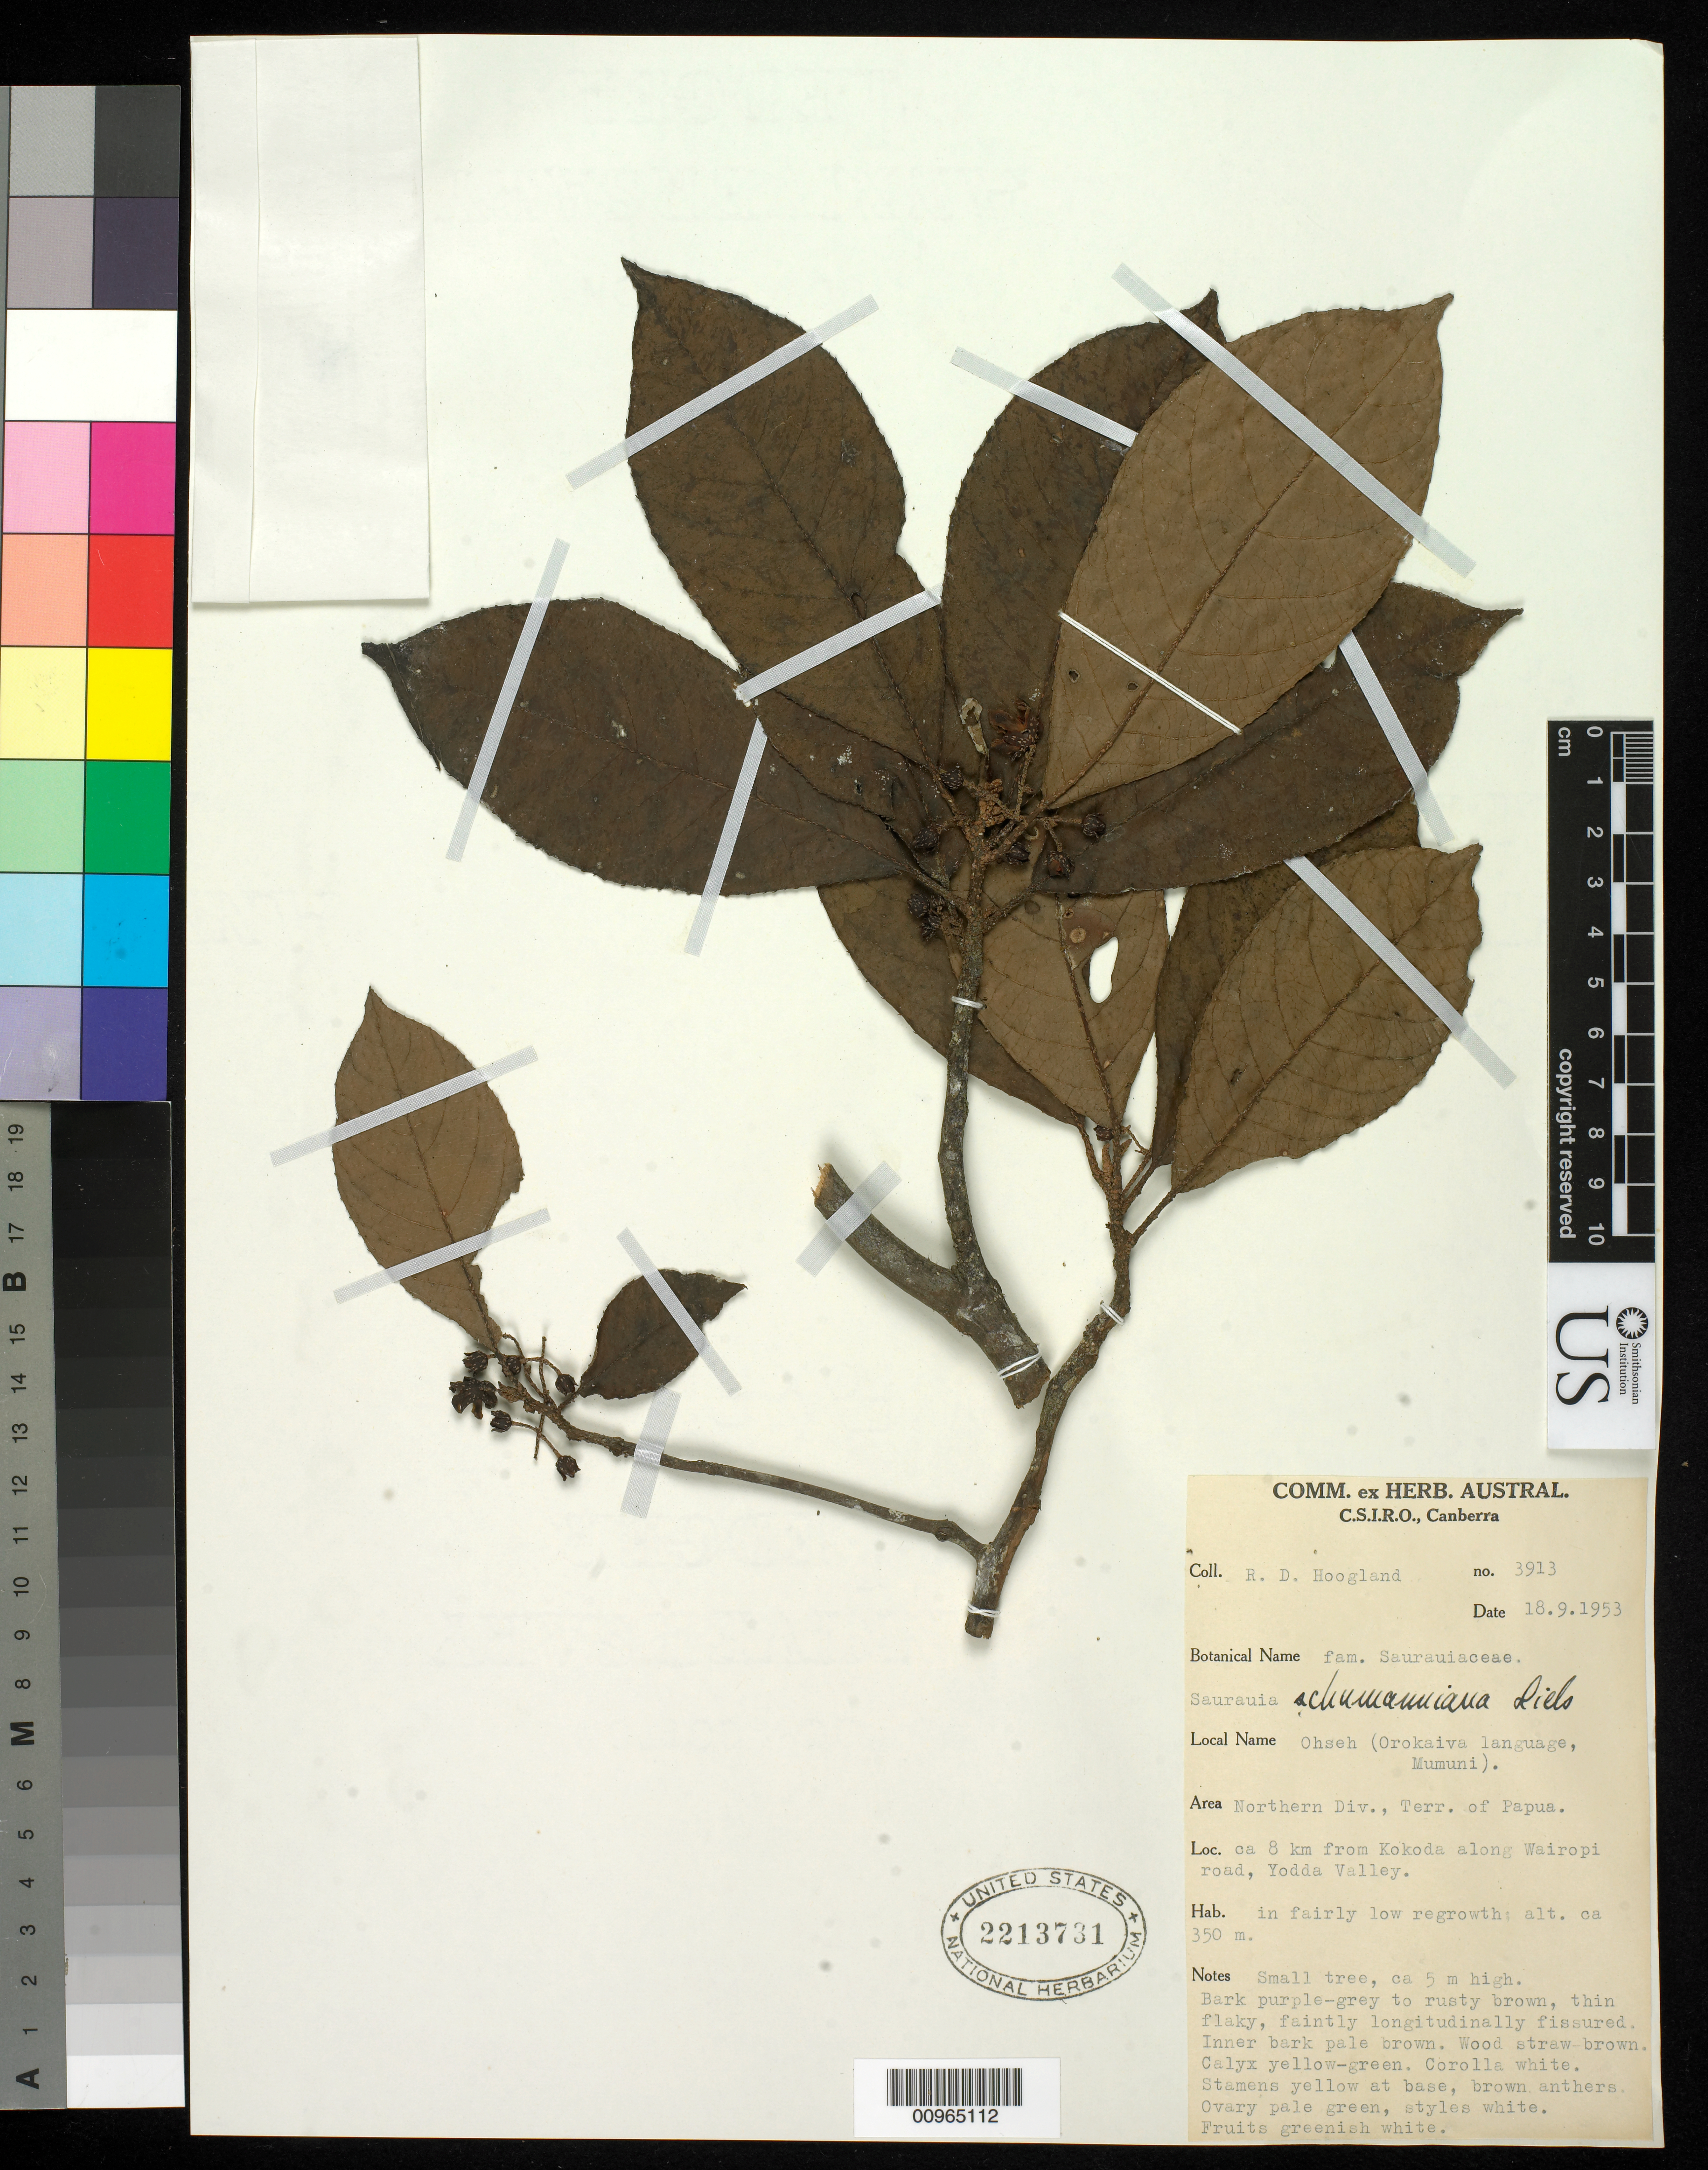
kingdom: Plantae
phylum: Tracheophyta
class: Magnoliopsida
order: Ericales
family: Actinidiaceae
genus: Saurauia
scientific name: Saurauia schermanniana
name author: Diels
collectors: R. D. Hoogland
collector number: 3913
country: Papua New Guinea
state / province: Northern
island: New Guinea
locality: ca 8 km from Kokoda along Wairopi road, Yodda Valley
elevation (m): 350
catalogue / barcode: US 2213731